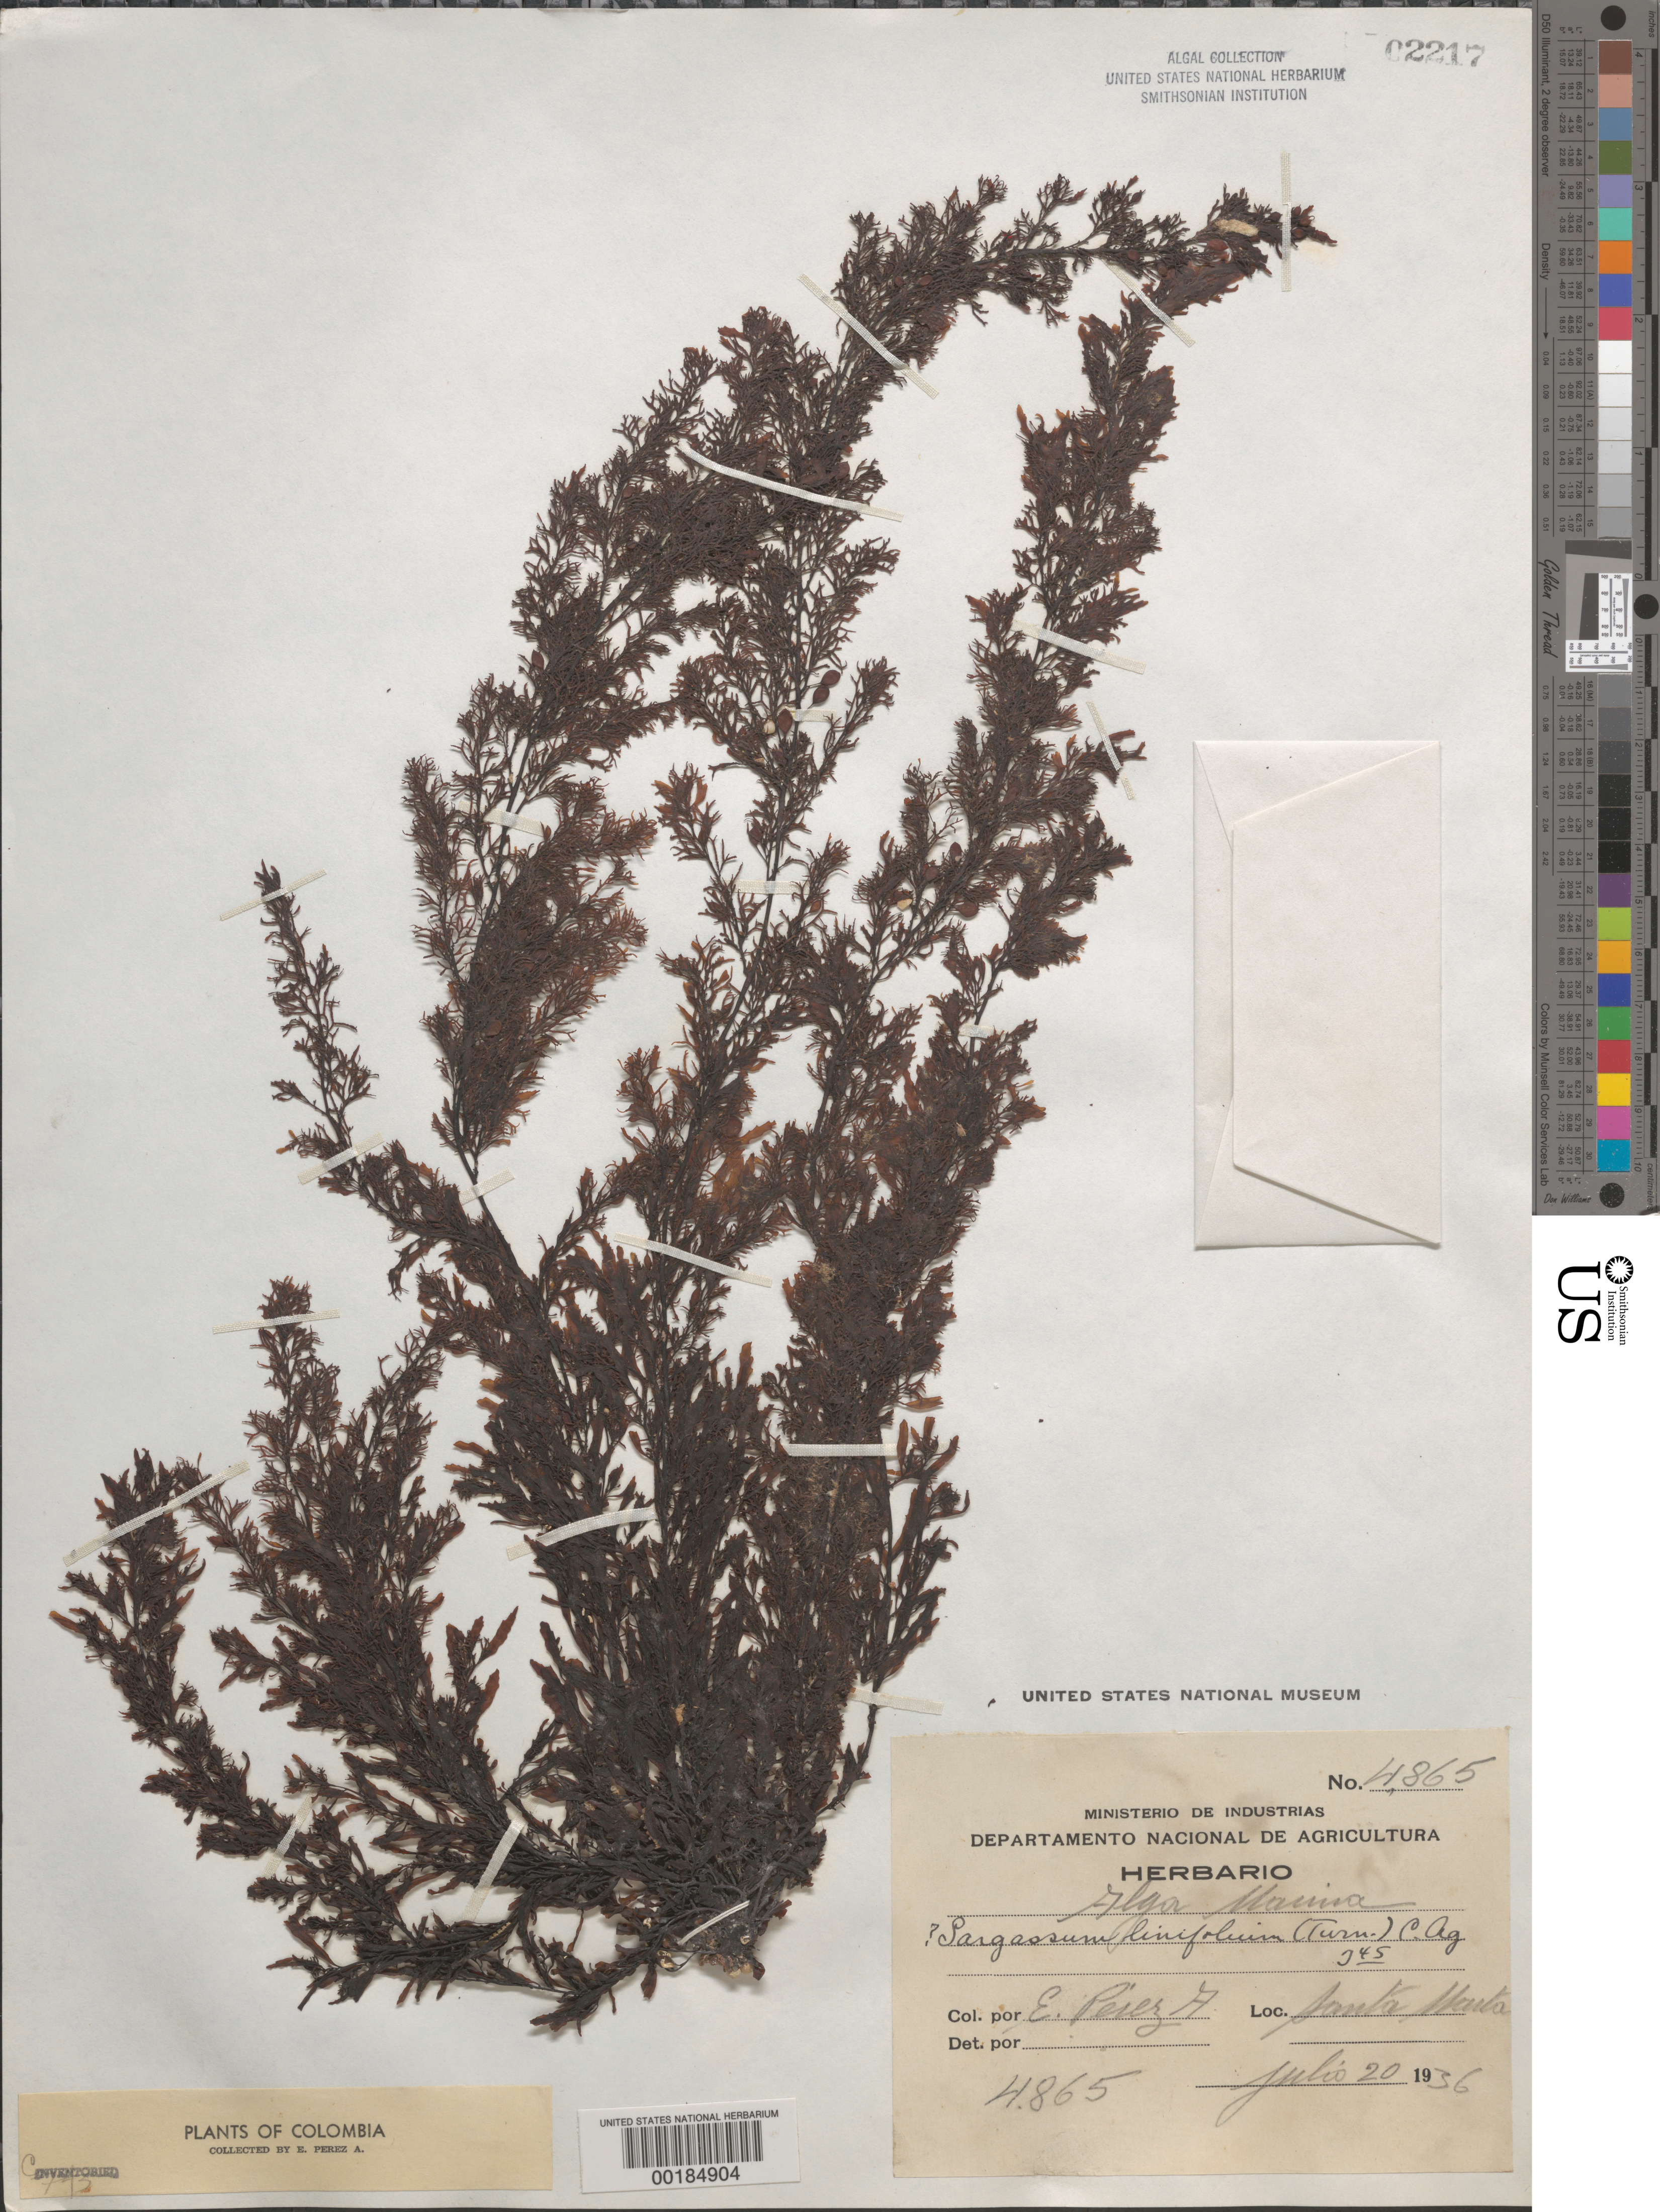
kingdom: Chromista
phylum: Ochrophyta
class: Phaeophyceae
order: Fucales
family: Sargassaceae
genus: Sargassum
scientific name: Sargassum acinarium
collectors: E. Pérez Arbeláez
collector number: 4865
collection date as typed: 20 Jul 1936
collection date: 1936-07-20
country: Colombia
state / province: Magdalena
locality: Santa Marta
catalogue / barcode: US 2217